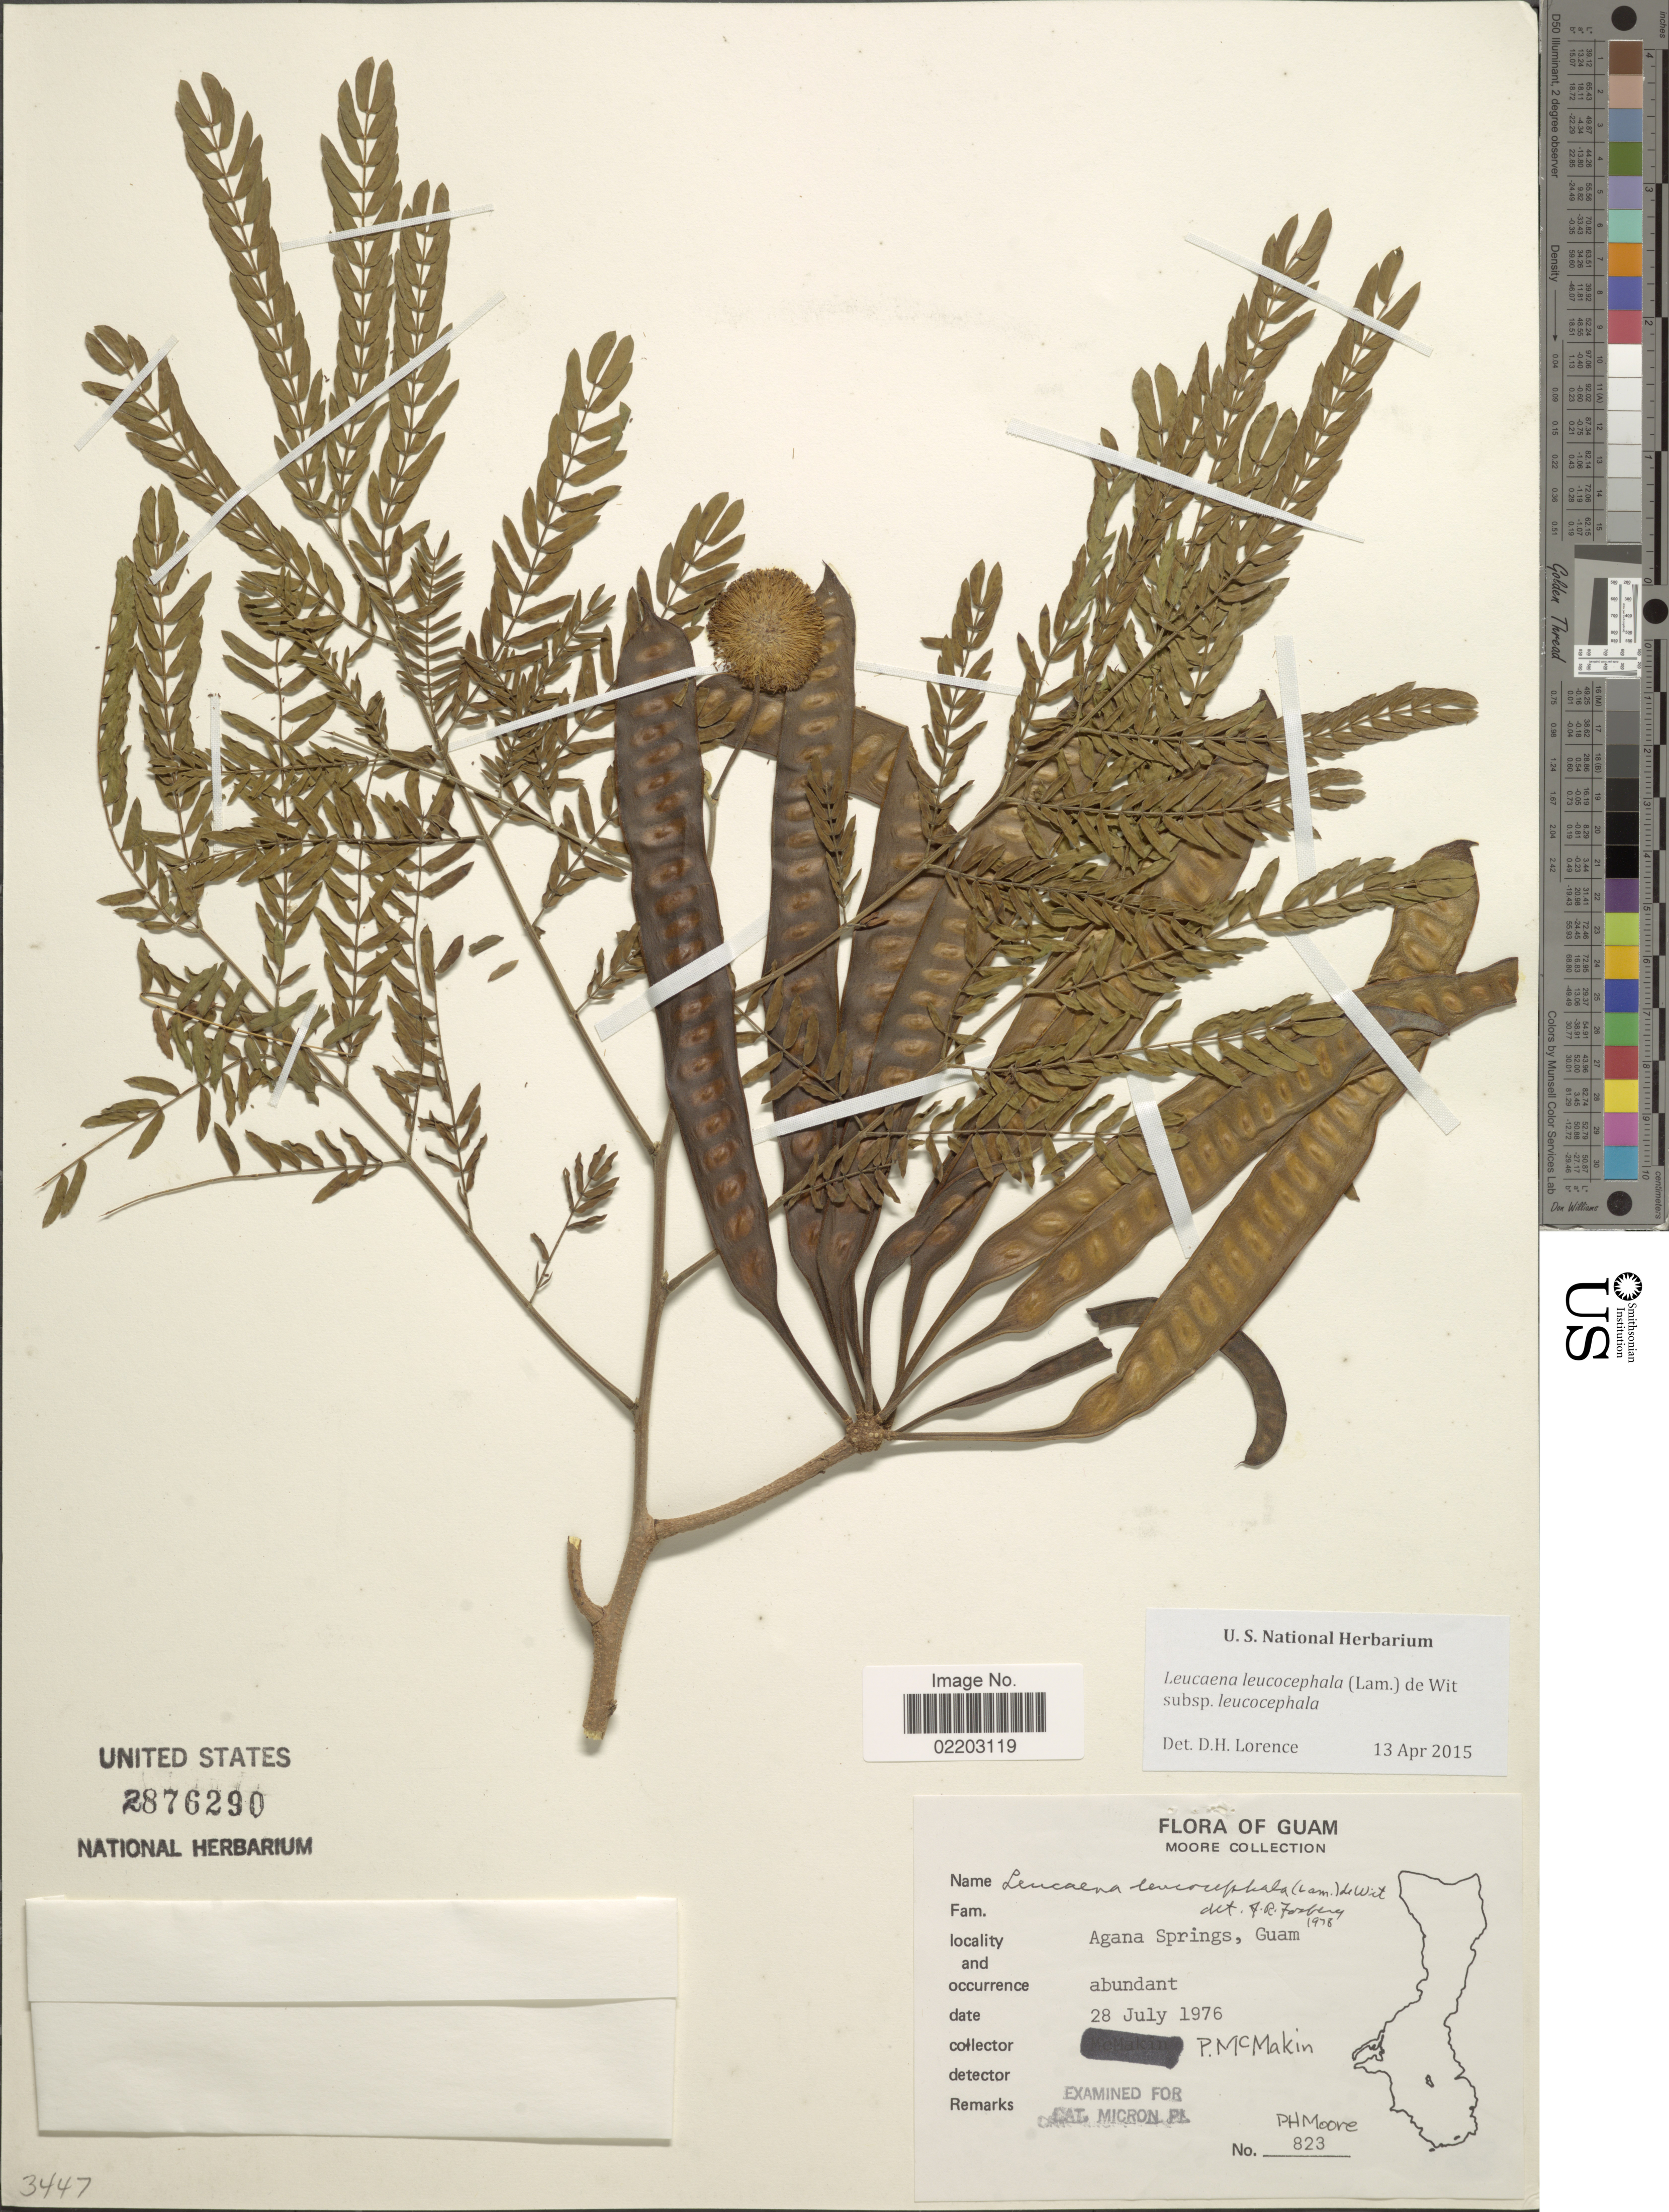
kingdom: Plantae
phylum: Tracheophyta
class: Magnoliopsida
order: Fabales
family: Fabaceae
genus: Leucaena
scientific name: Leucaena leucocephala subsp. leucocephala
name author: (Lam.) de Wit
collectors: P. McMakin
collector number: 823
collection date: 1976-07-28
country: Guam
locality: Guam. Agana Springs, Guam.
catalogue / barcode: US 2876290